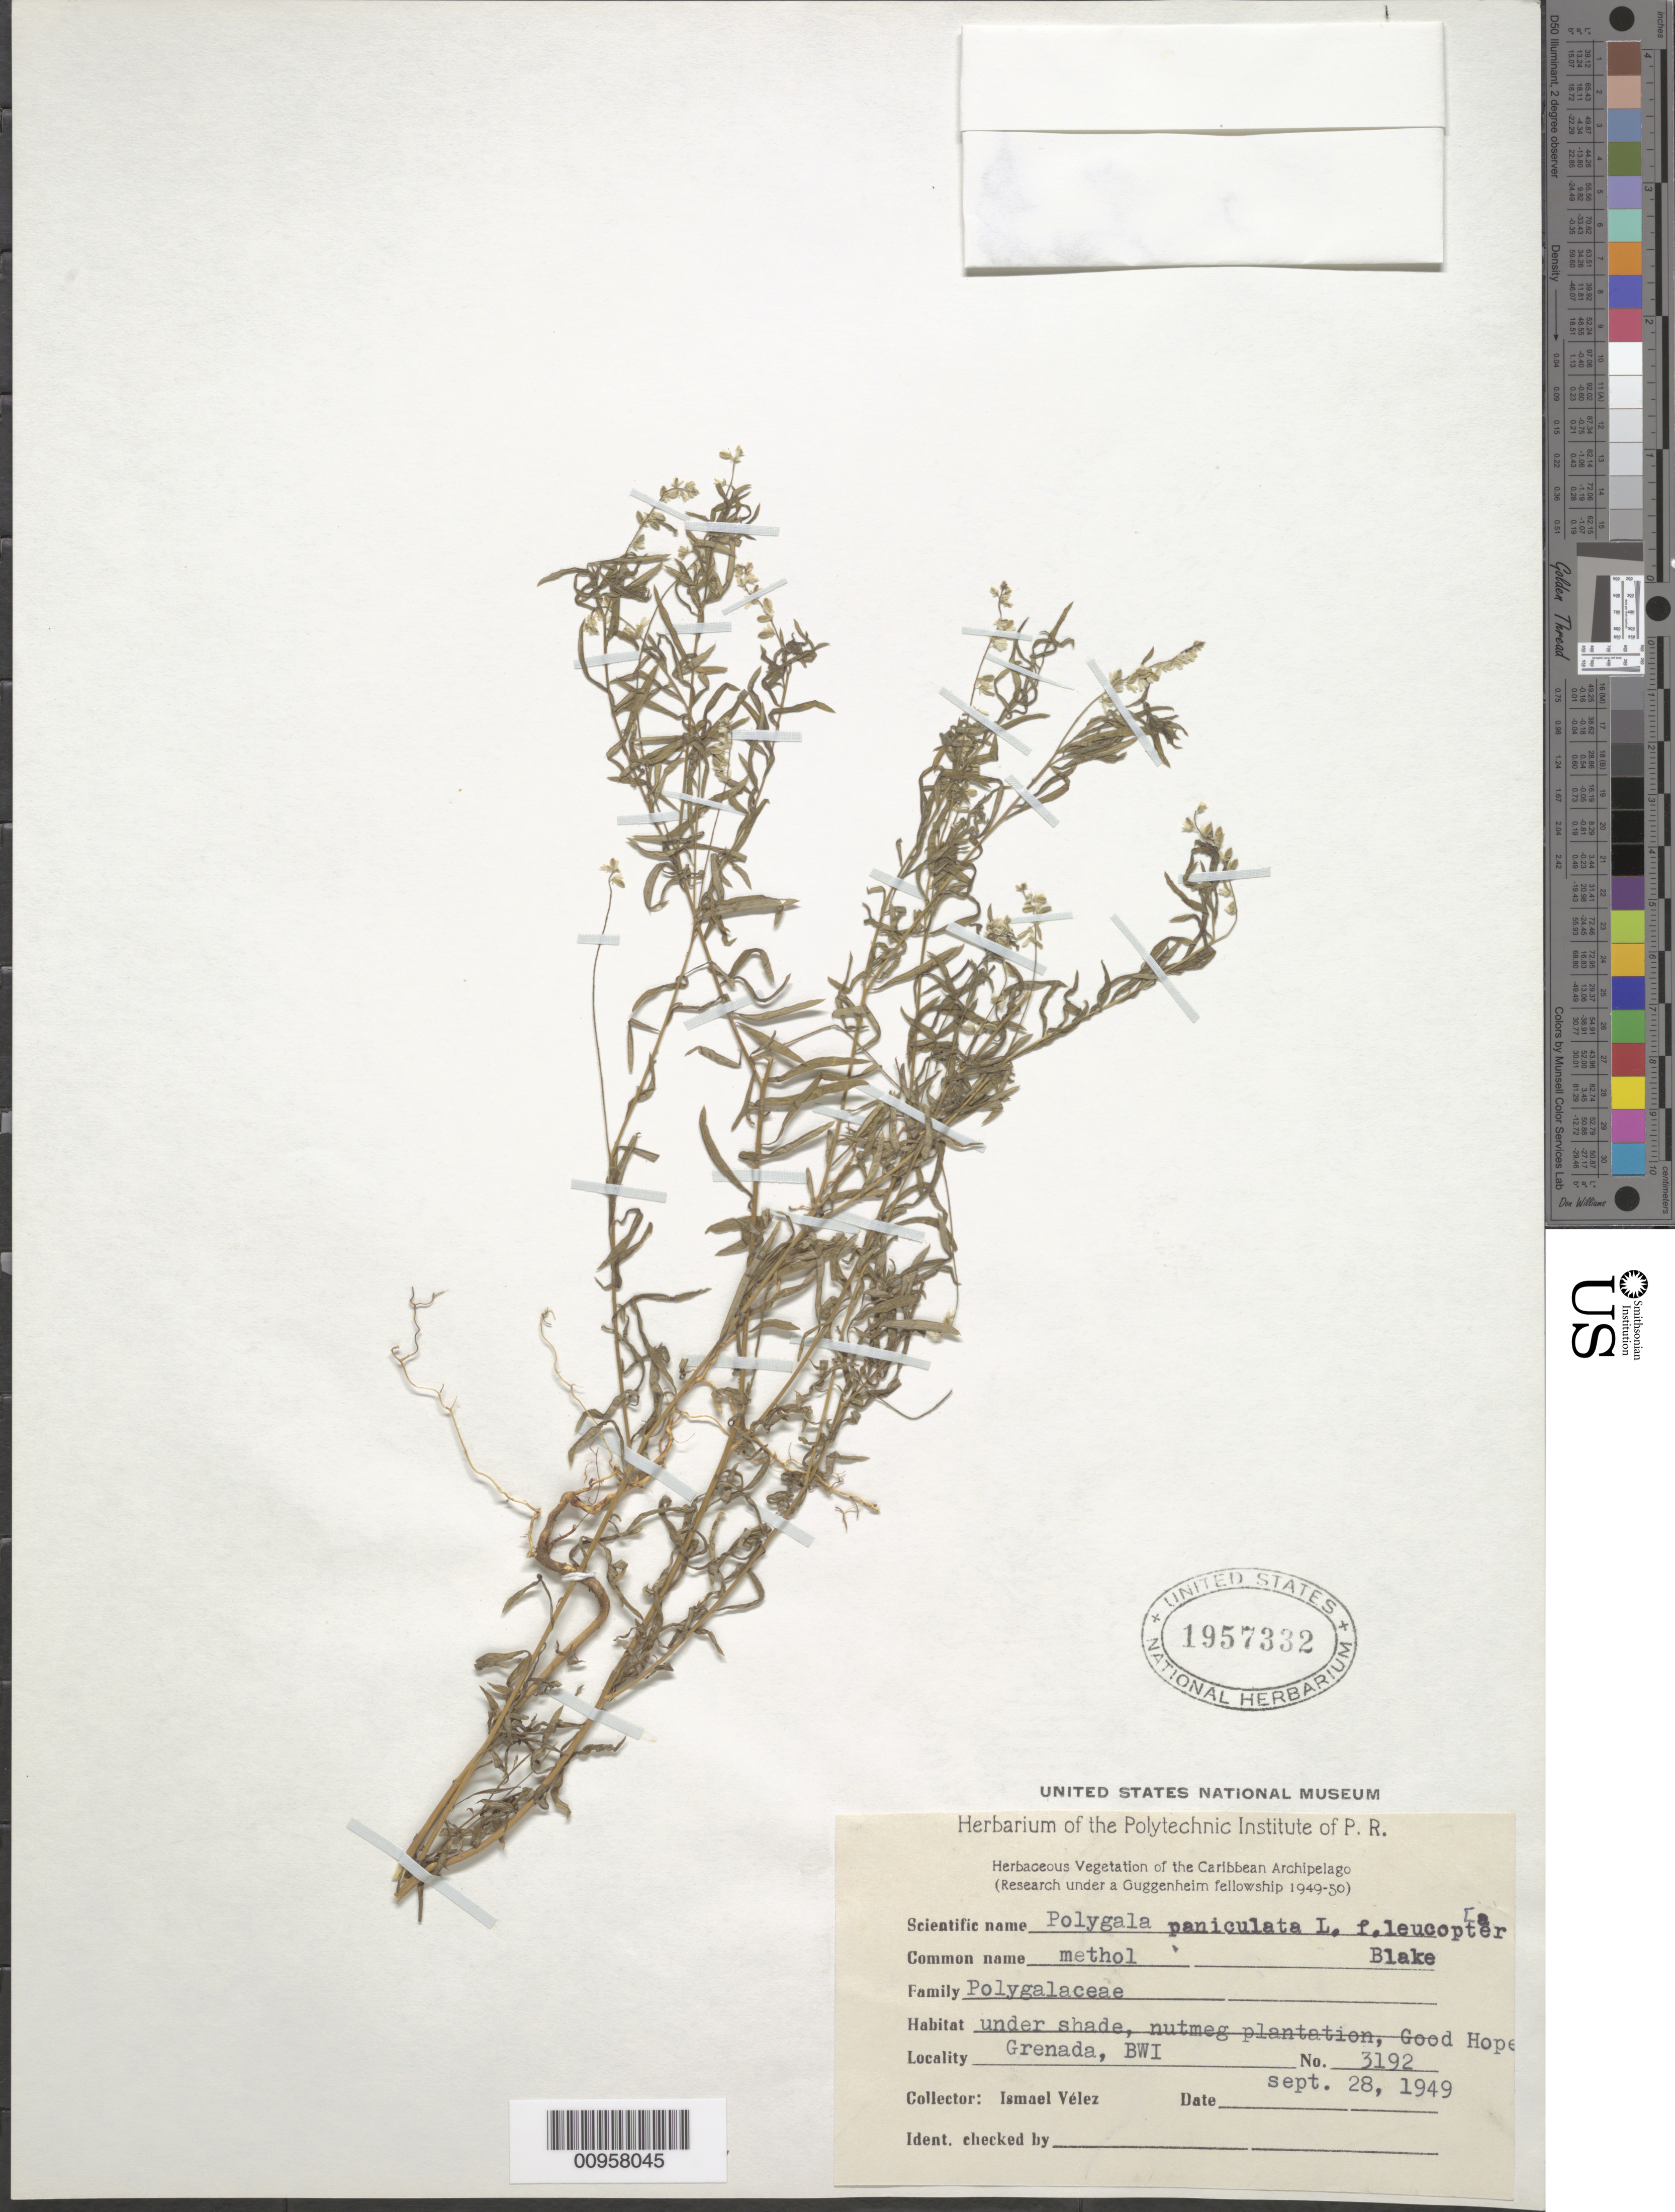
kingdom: Plantae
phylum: Tracheophyta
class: Magnoliopsida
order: Fabales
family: Polygalaceae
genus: Polygala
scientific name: Polygala paniculata f. leucoptera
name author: S.F. Blake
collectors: I. Velez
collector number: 3192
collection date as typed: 28 Sep 1949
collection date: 1949-09-28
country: Grenada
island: Grenada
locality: Good Hope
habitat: Under shade in nutmeg plantation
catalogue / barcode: US 1957332